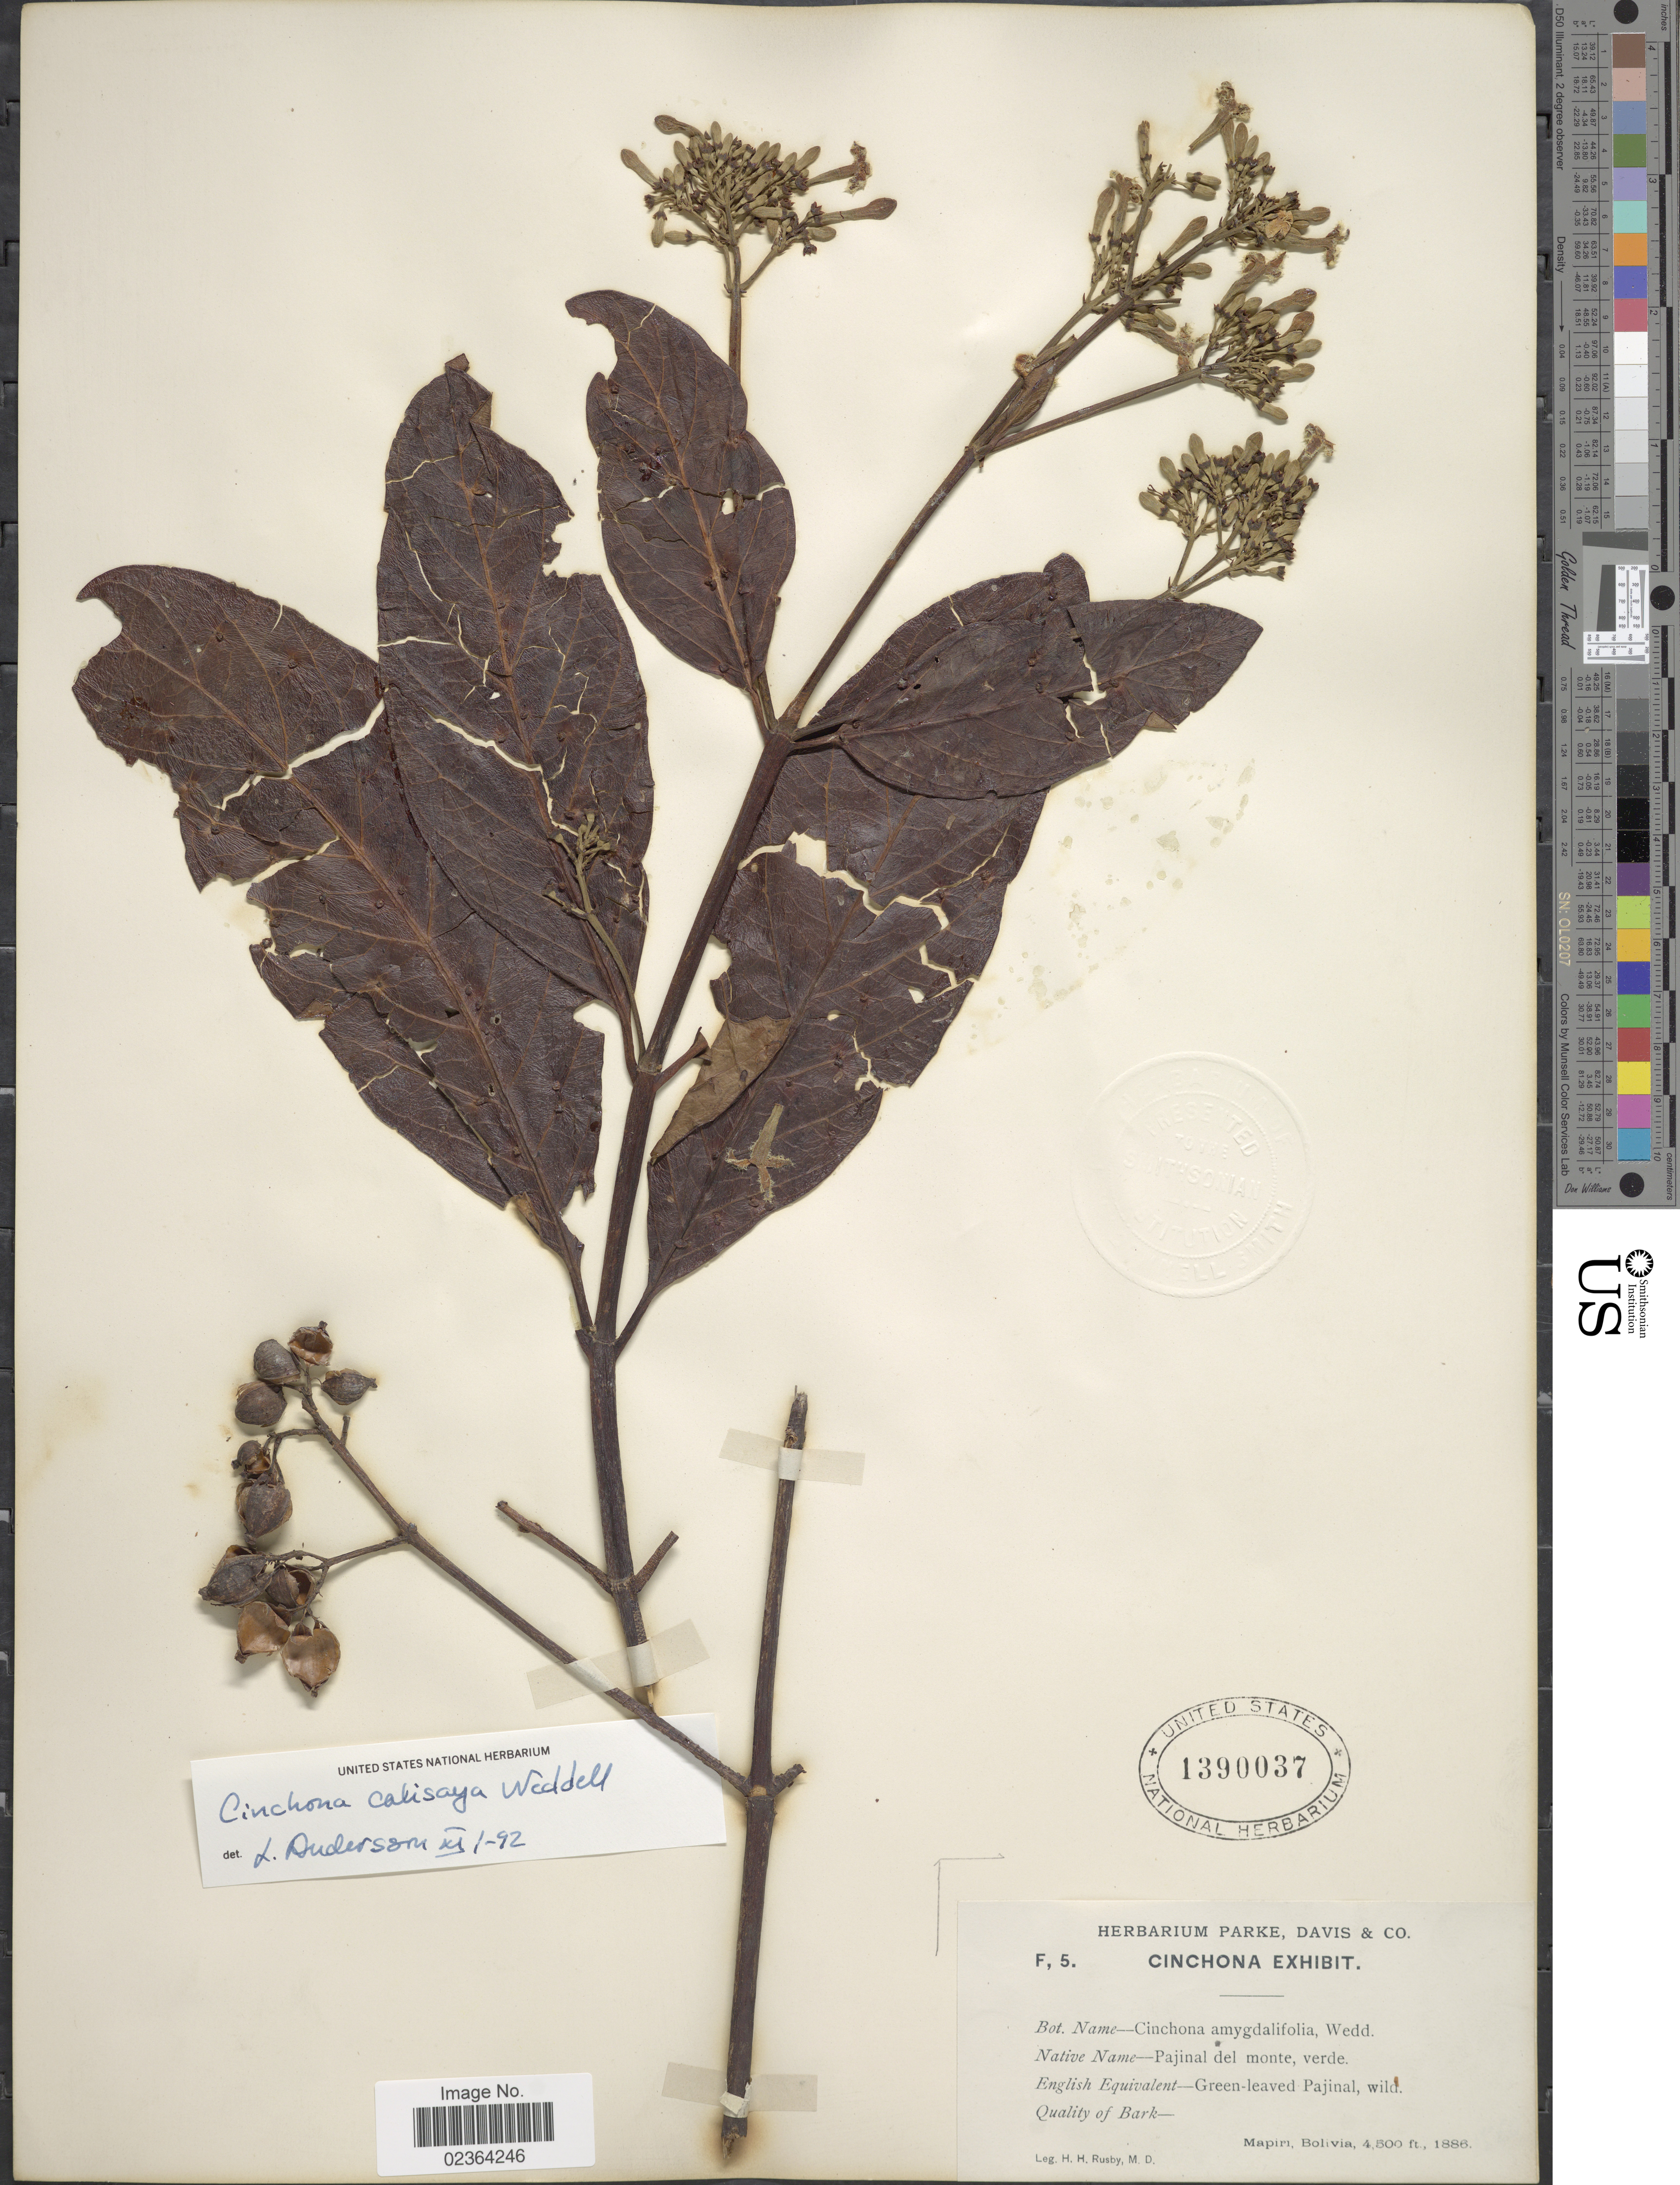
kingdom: Plantae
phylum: Tracheophyta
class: Magnoliopsida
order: Gentianales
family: Rubiaceae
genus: Cinchona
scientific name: Cinchona calisaya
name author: Wedd.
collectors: H. H. Rusby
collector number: F, 5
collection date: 1886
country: Bolivia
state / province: La Páz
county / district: Larecaja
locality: Mapiri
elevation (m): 1372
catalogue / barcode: US 1390037